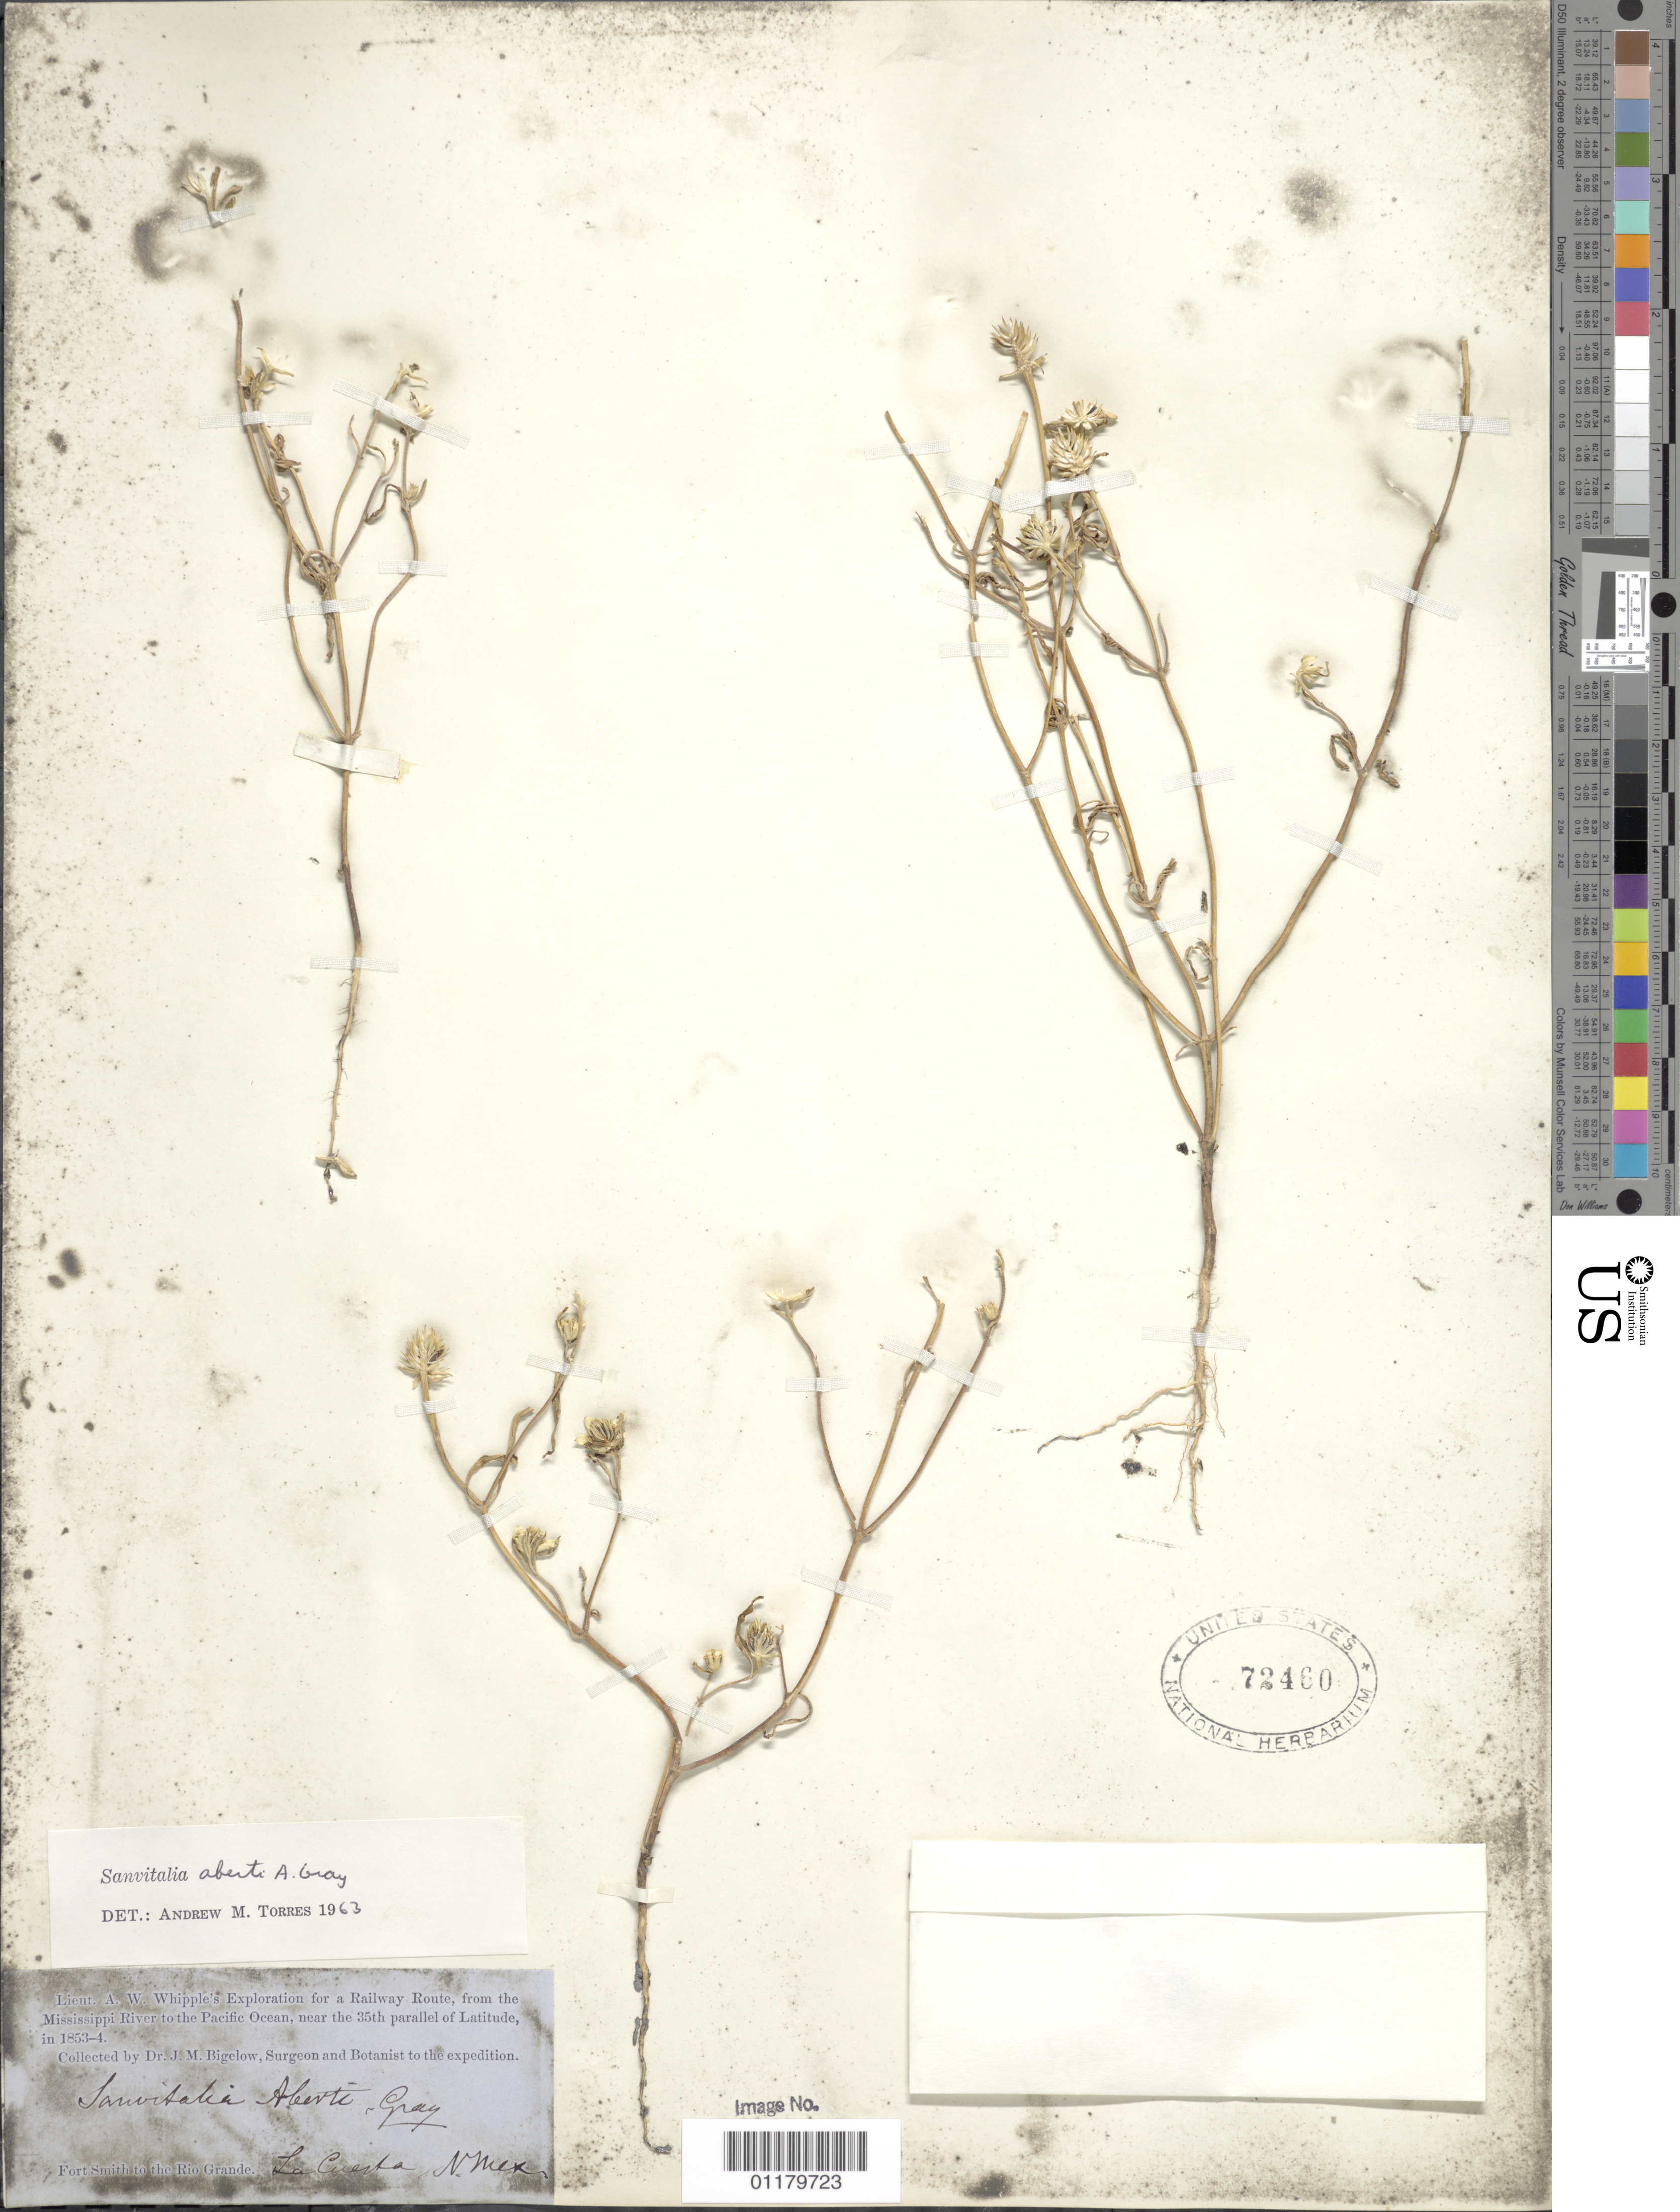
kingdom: Plantae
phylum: Tracheophyta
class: Magnoliopsida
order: Asterales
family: Asteraceae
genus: Sanvitalia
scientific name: Sanvitalia aberti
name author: A. Gray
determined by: Skibicki, Samuel V.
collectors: J. M. Bigelow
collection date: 1853/1854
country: United States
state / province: New Mexico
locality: La Cuesta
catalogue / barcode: US 72460